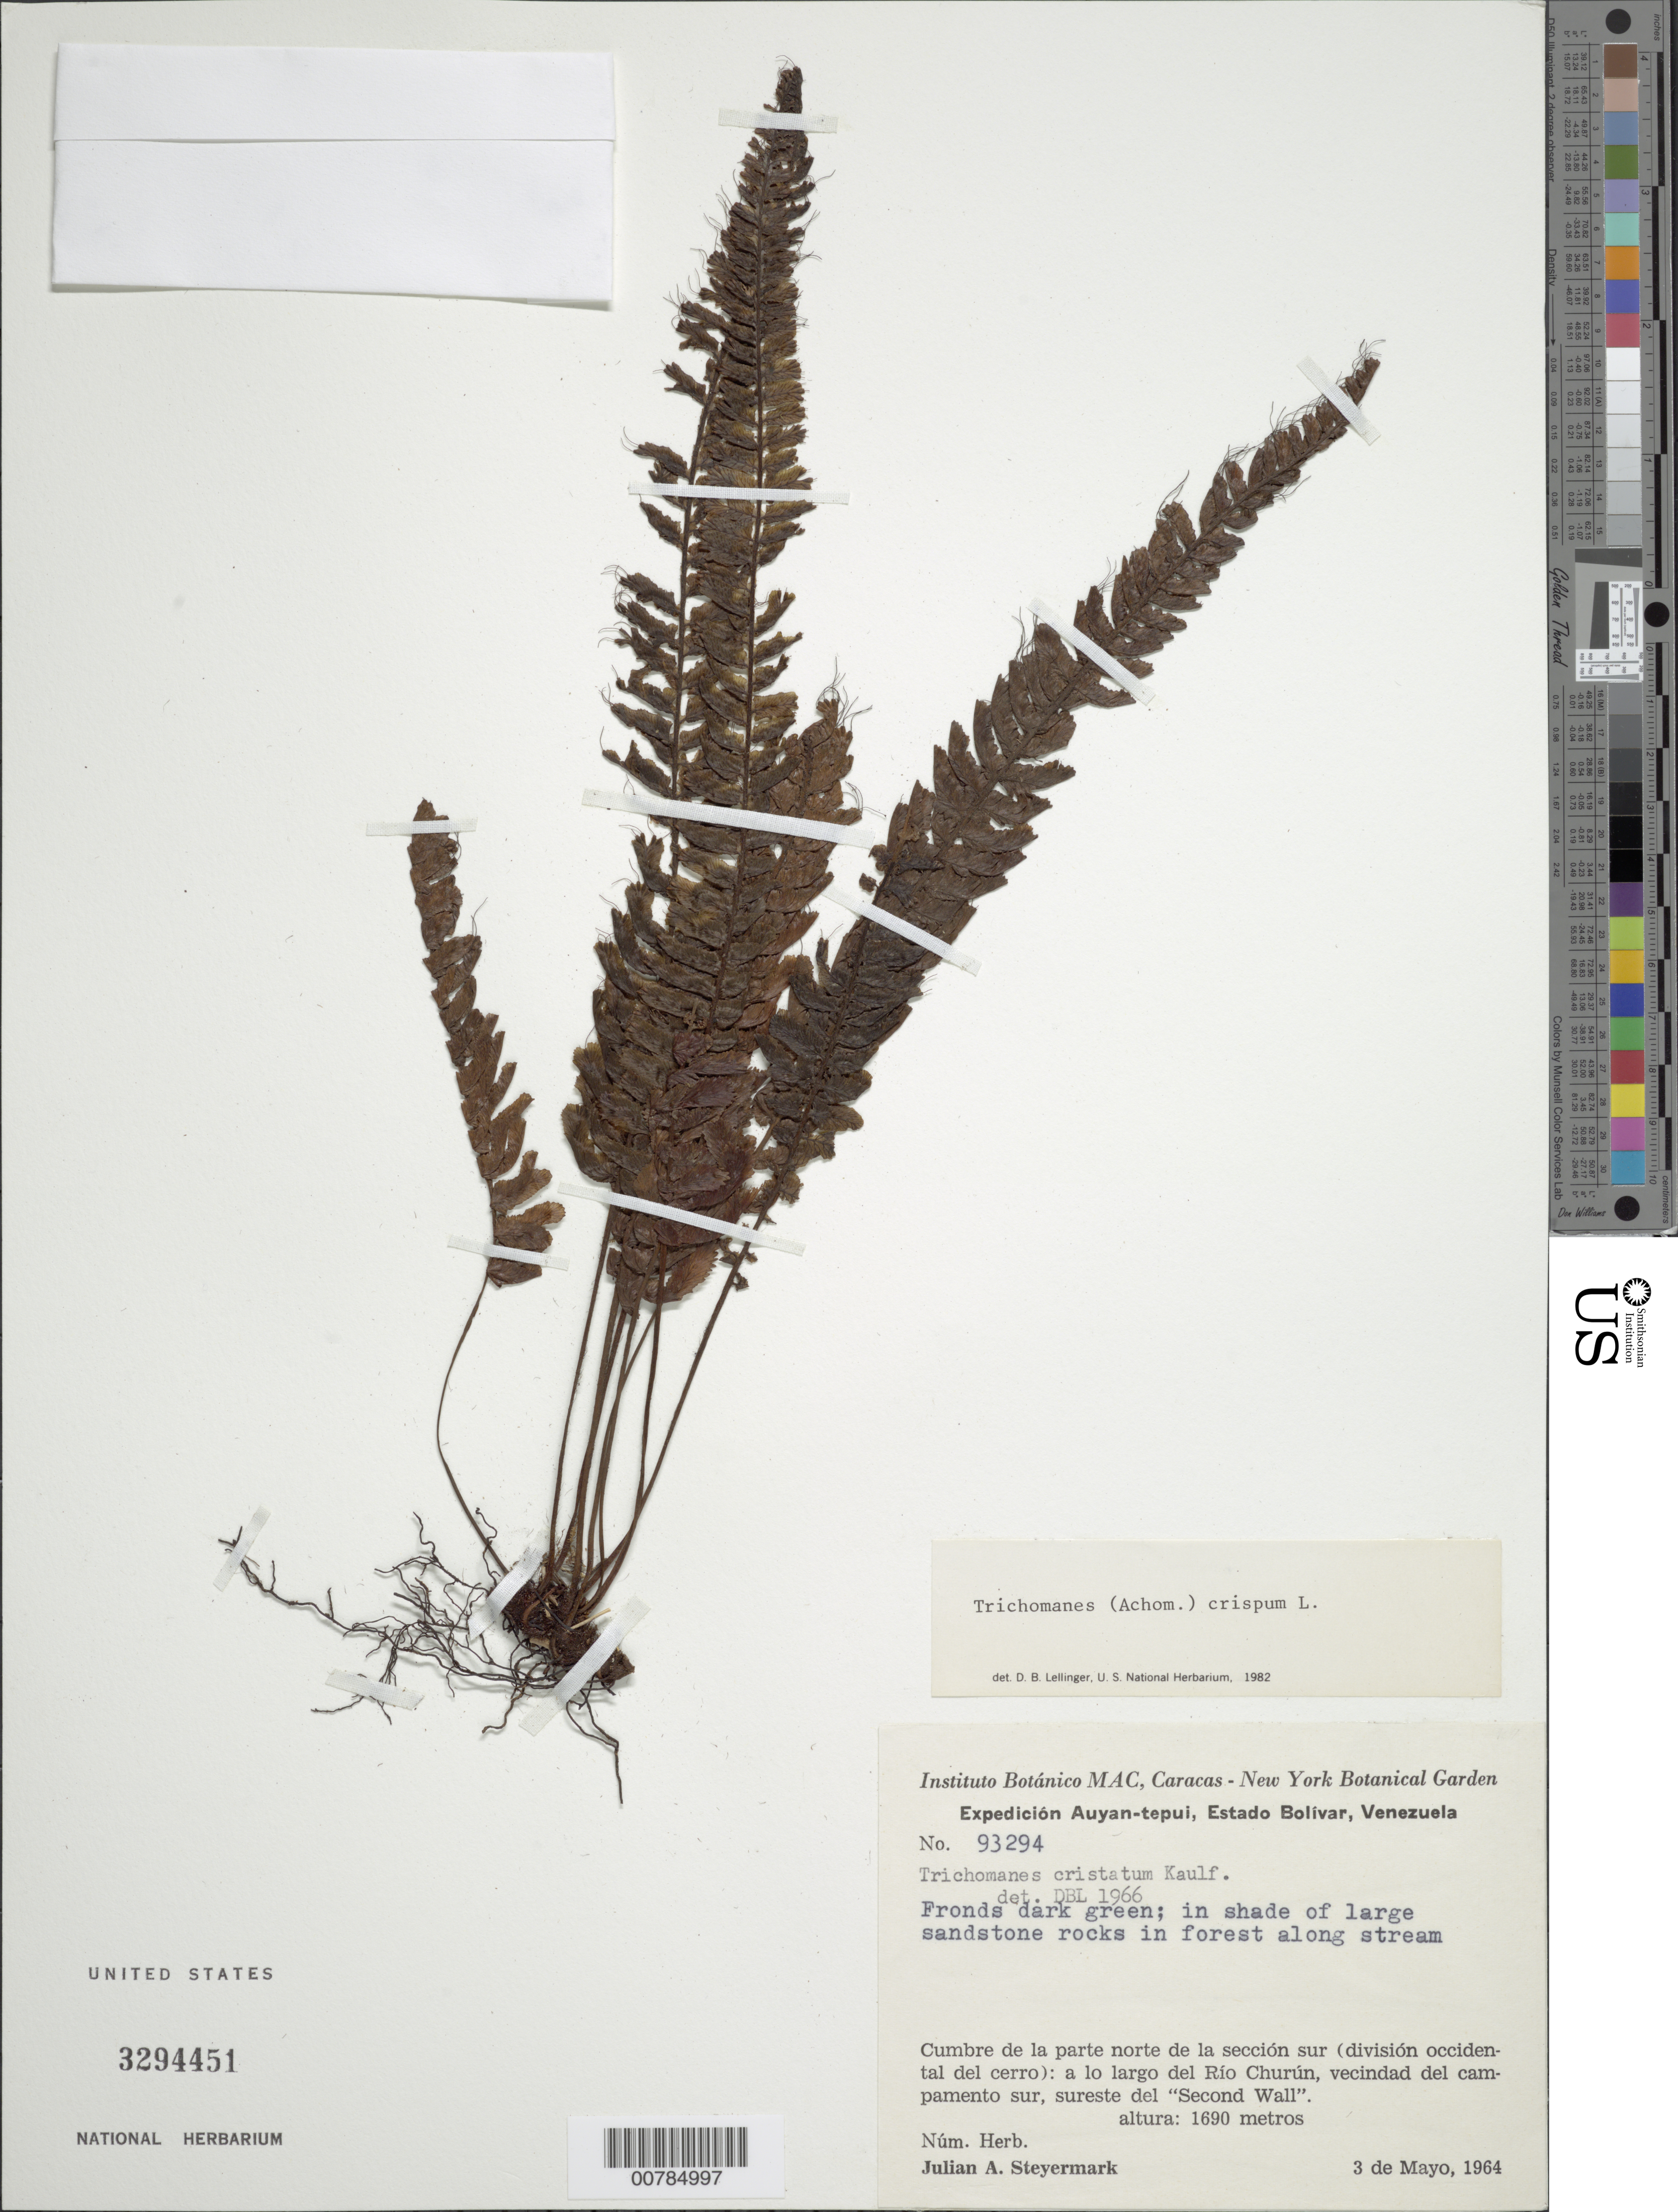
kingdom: Plantae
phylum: Tracheophyta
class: Polypodiopsida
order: Hymenophyllales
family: Hymenophyllaceae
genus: Trichomanes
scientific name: Trichomanes crispum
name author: L.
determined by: Lellinger, David B., (BOT), Smithsonian Institution - National Museum of Natural History (UNITED STATES)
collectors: J. Steyermark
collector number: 93294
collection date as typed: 3-May-64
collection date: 1964-05-03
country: Venezuela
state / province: Bolívar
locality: Auyan-tepuí, Río Churún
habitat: Shade of large sandstone rocks in forest along stream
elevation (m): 1690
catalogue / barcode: US 3294451